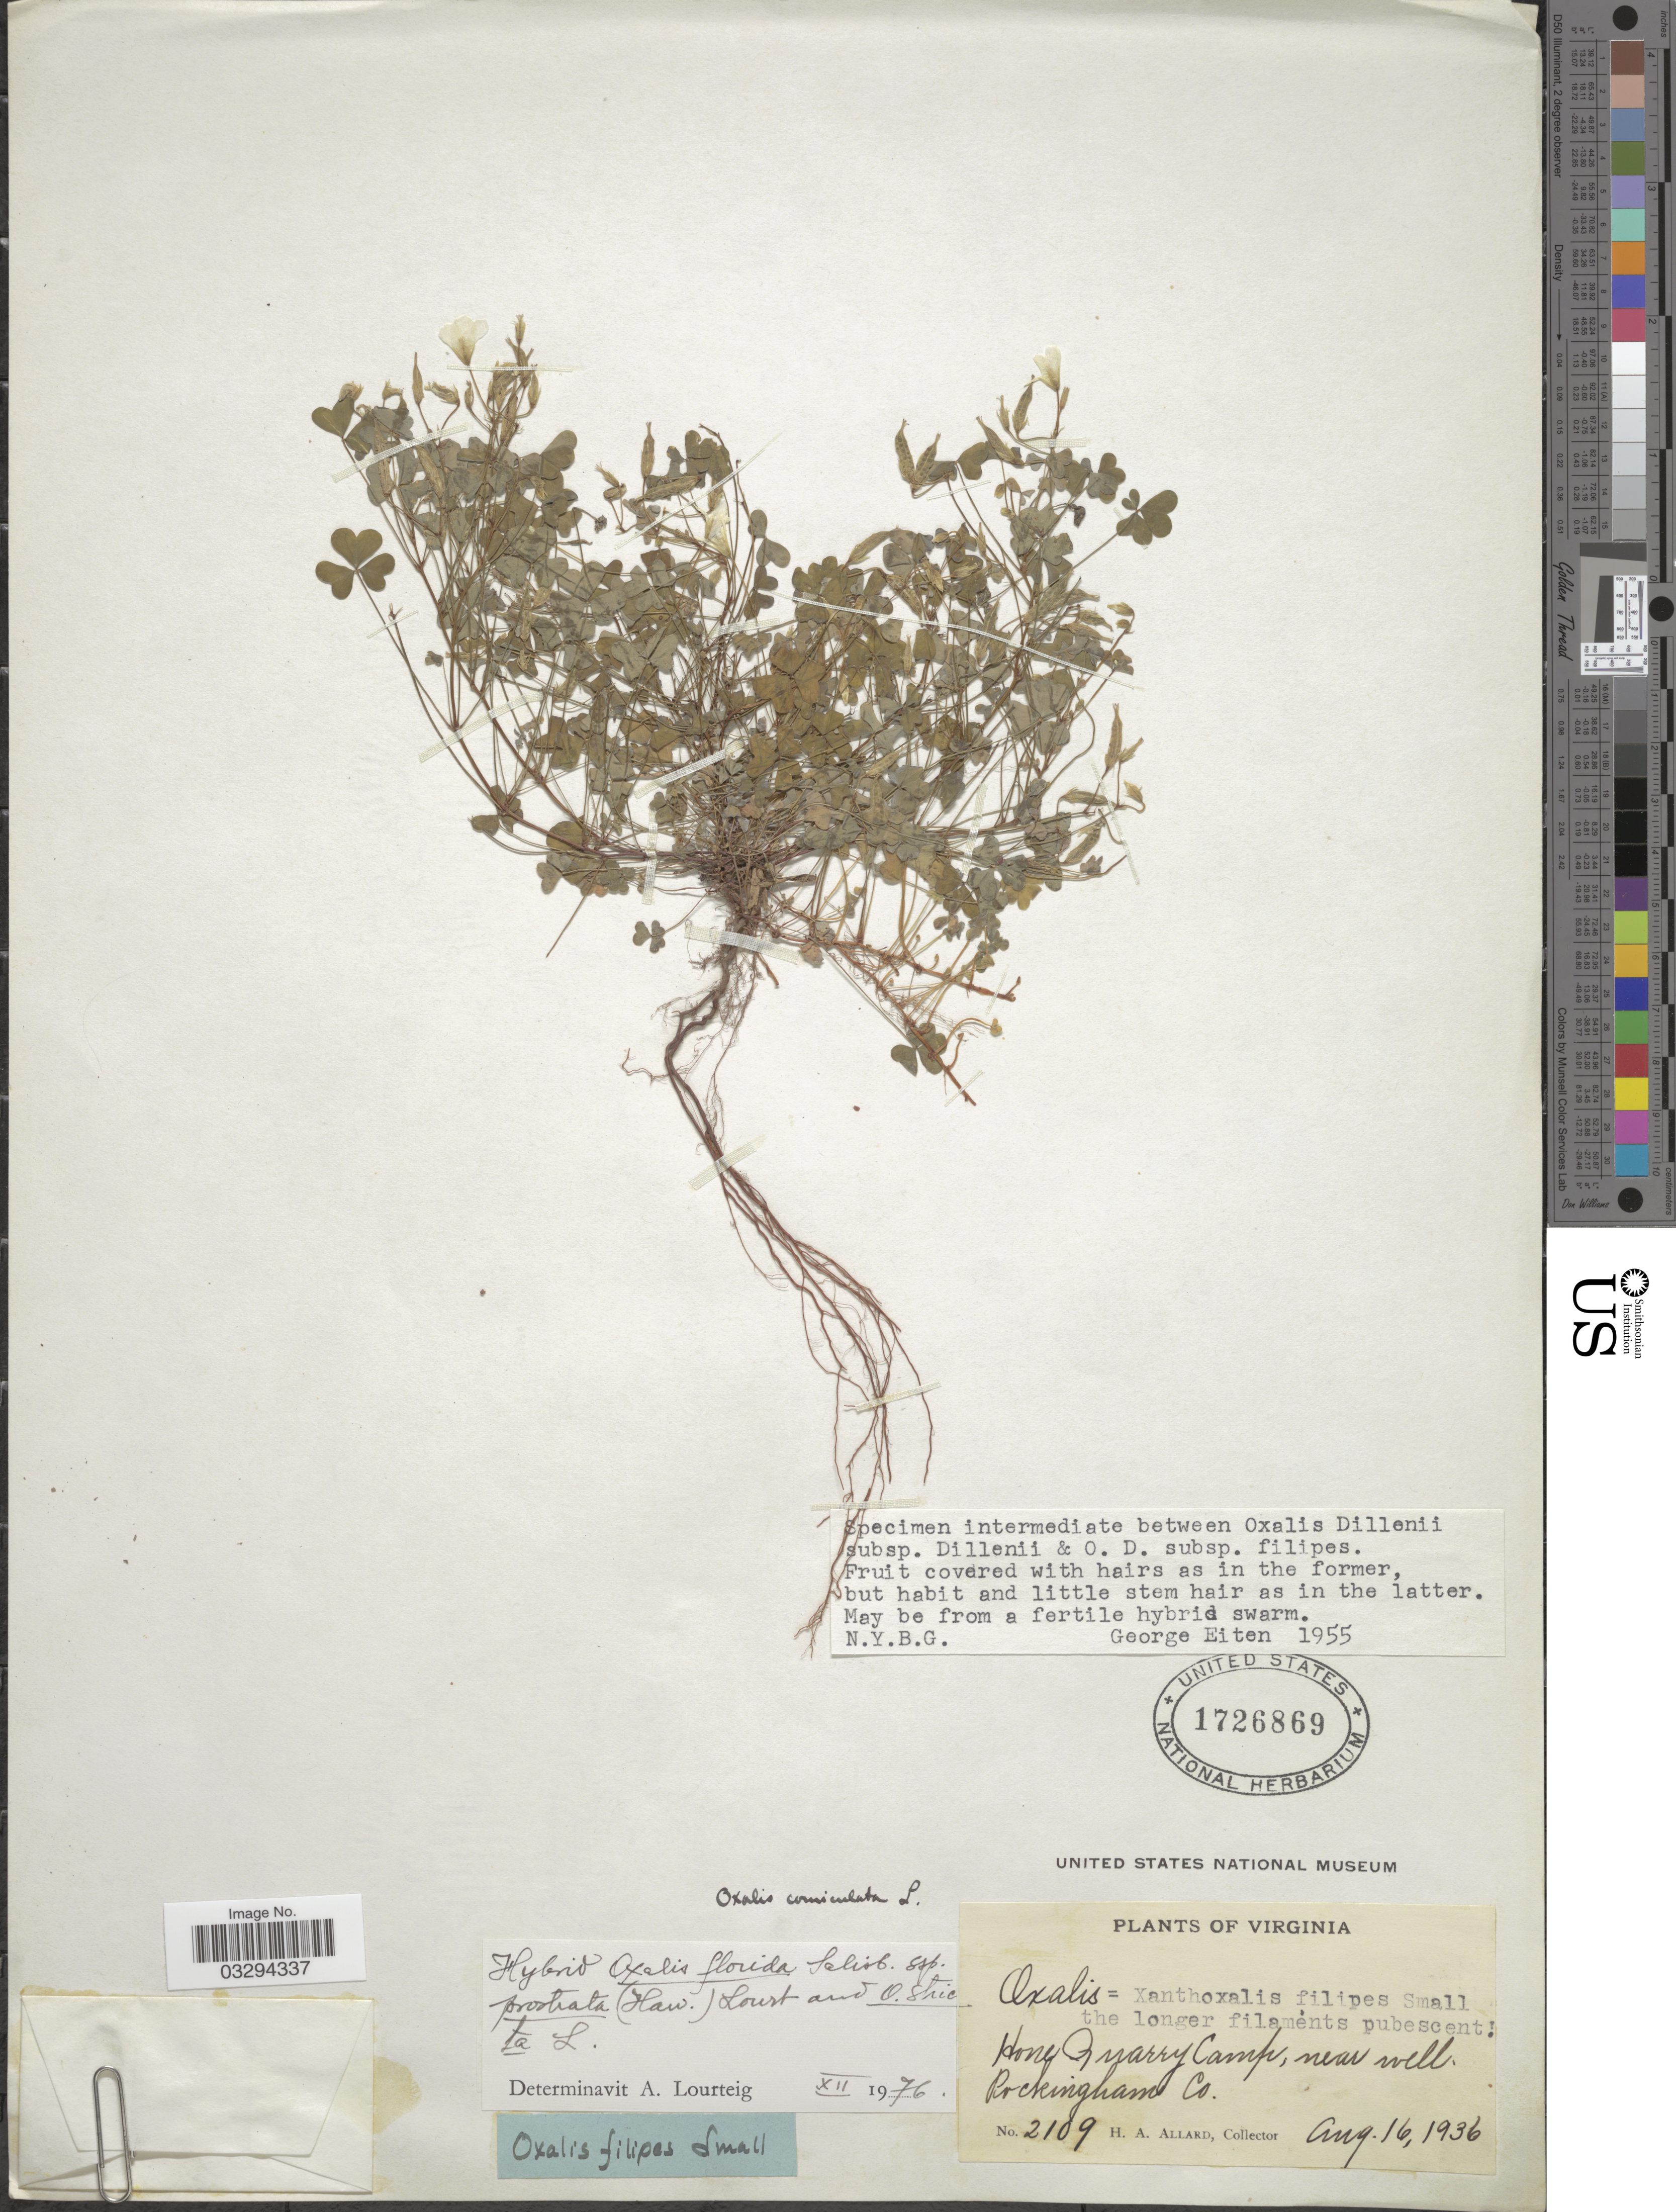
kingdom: Plantae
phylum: Tracheophyta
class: Magnoliopsida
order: Oxalidales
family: Oxalidaceae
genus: Oxalis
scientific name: Oxalis florida subsp. prostrata x O. stricta L.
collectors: H. A. Allard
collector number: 2109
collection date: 1936-08-16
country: United States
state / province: Virginia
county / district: Rockingham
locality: Hone Quarry Camp, near Well Rockingham Co.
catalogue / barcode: US 1726869